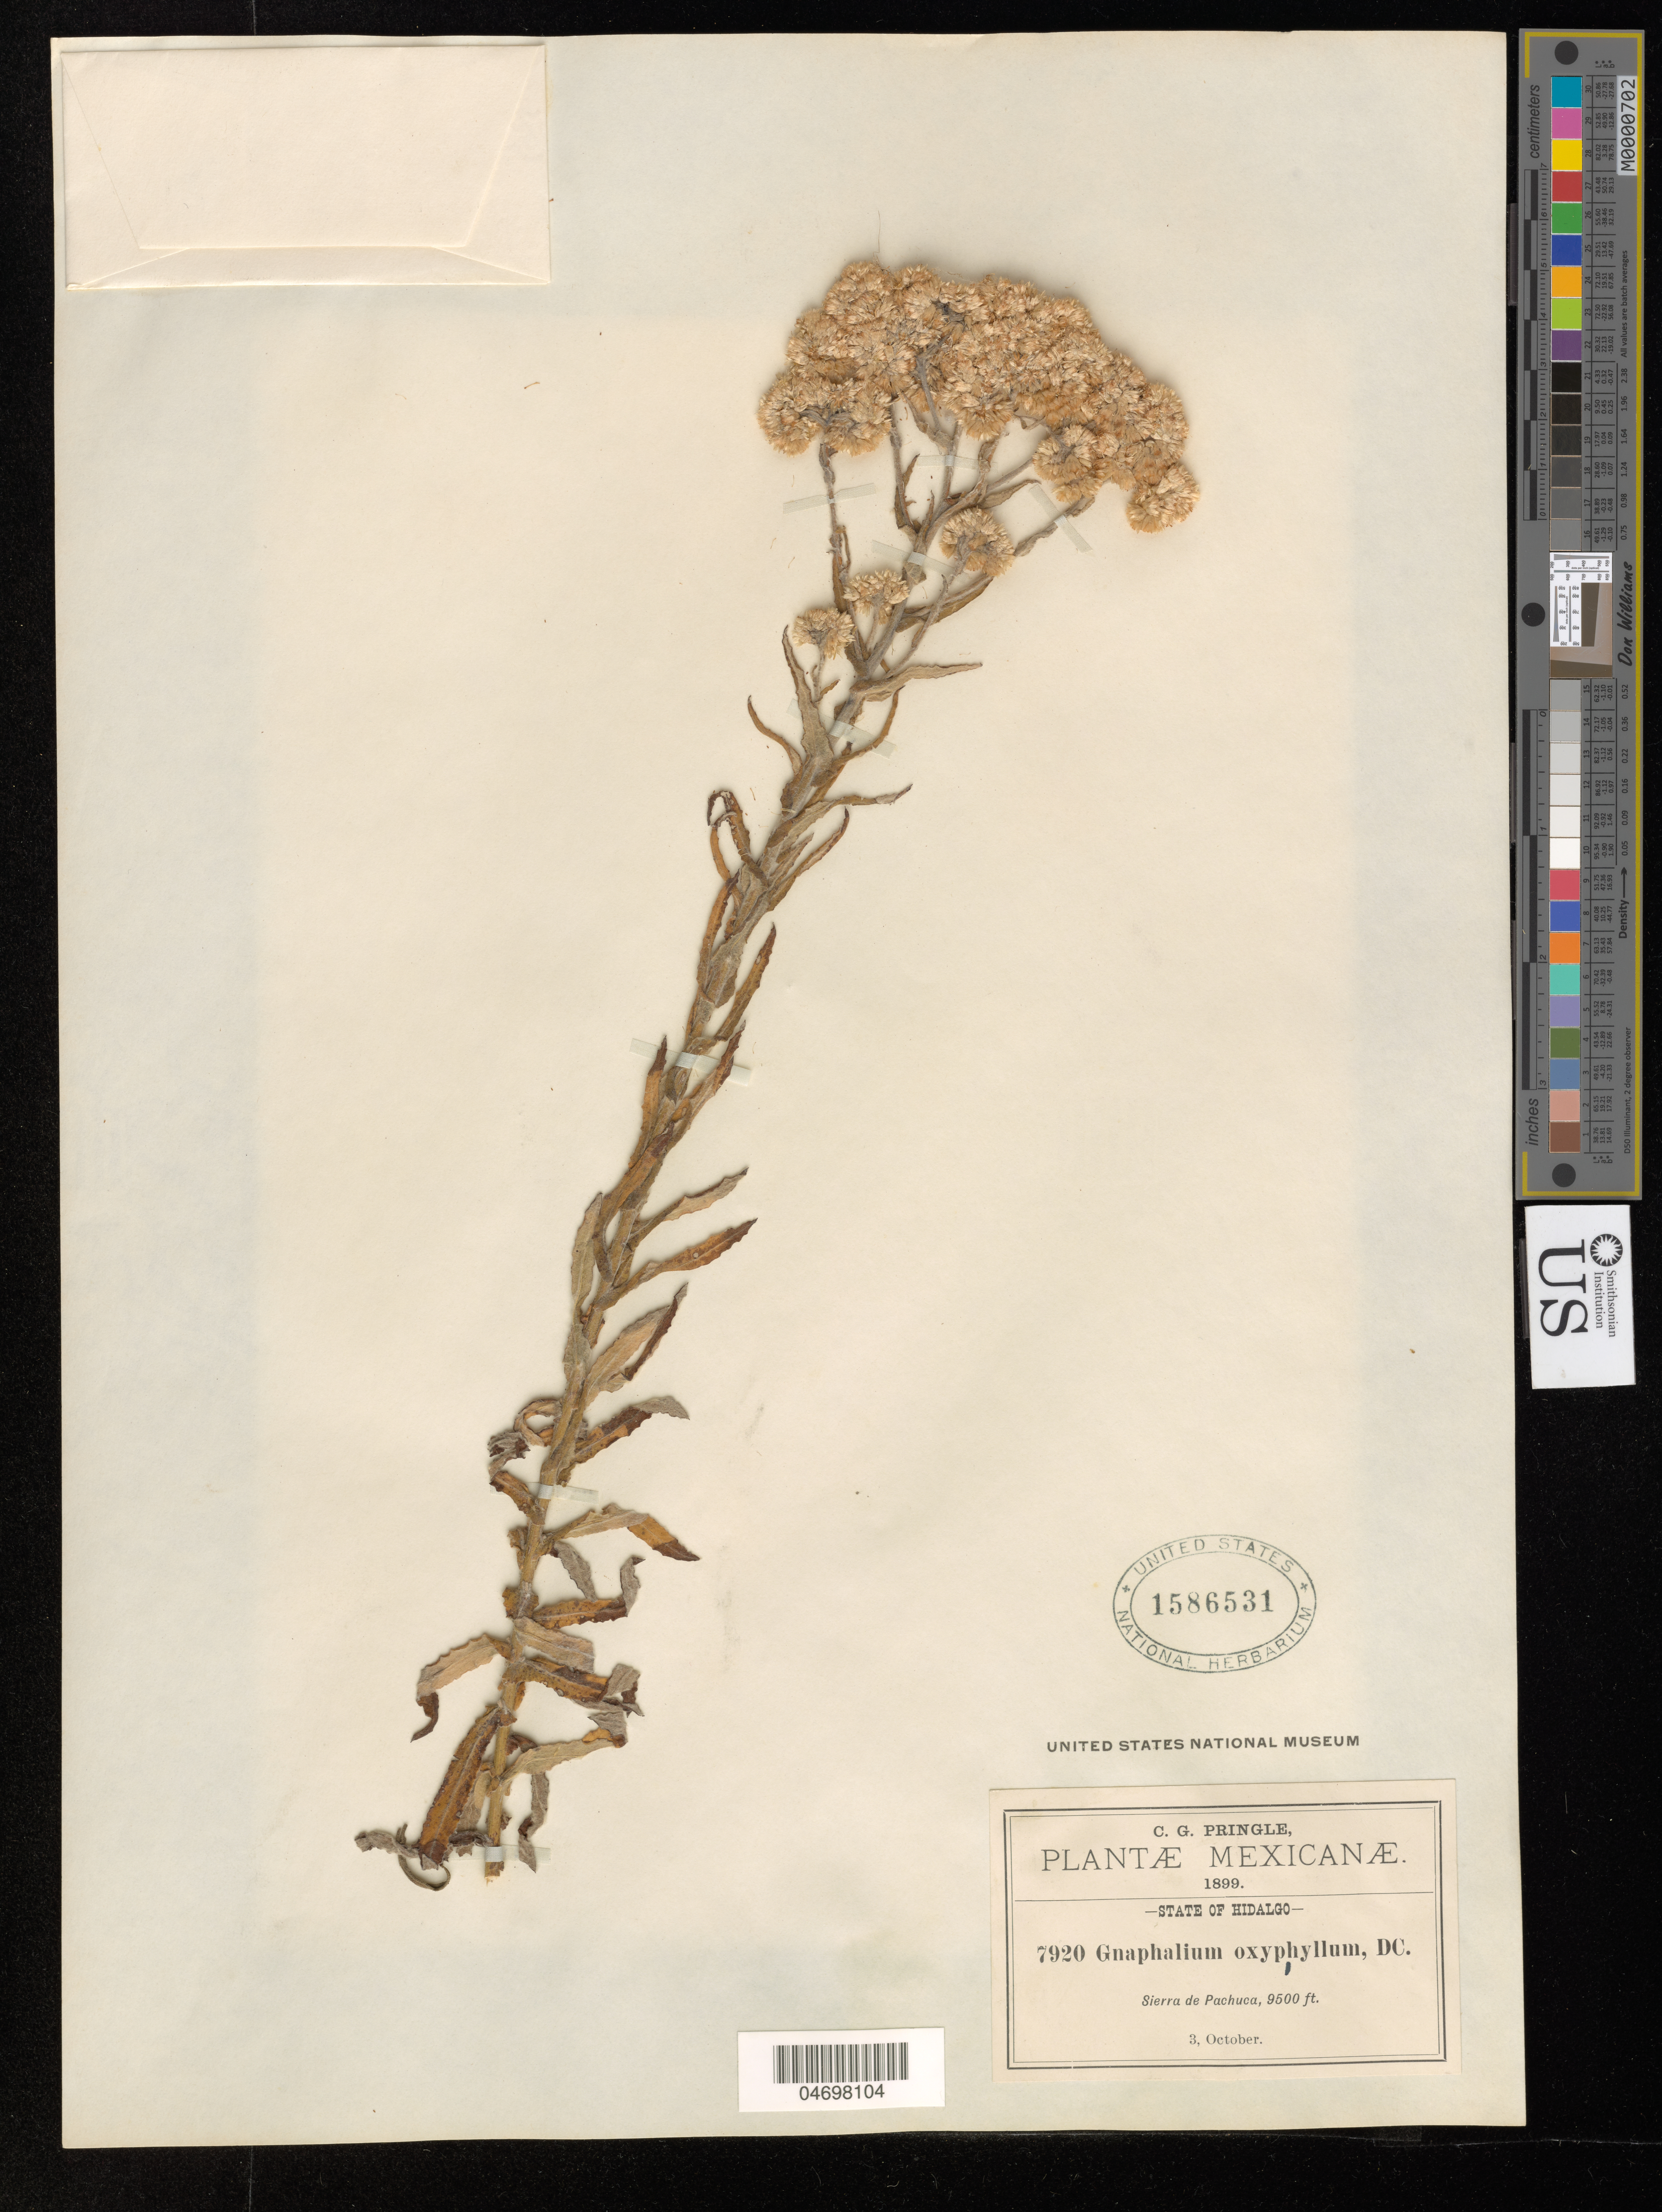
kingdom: Plantae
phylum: Tracheophyta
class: Magnoliopsida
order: Asterales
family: Asteraceae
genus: Pseudognaphalium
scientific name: Pseudognaphalium oxyphyllum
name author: (DC.) Kirp.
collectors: C. G. Pringle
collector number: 7920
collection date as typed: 03 Oct 1899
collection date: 1899-10-03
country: Mexico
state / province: Hidalgo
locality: Sierra de Pachuca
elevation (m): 2896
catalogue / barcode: US 1586531